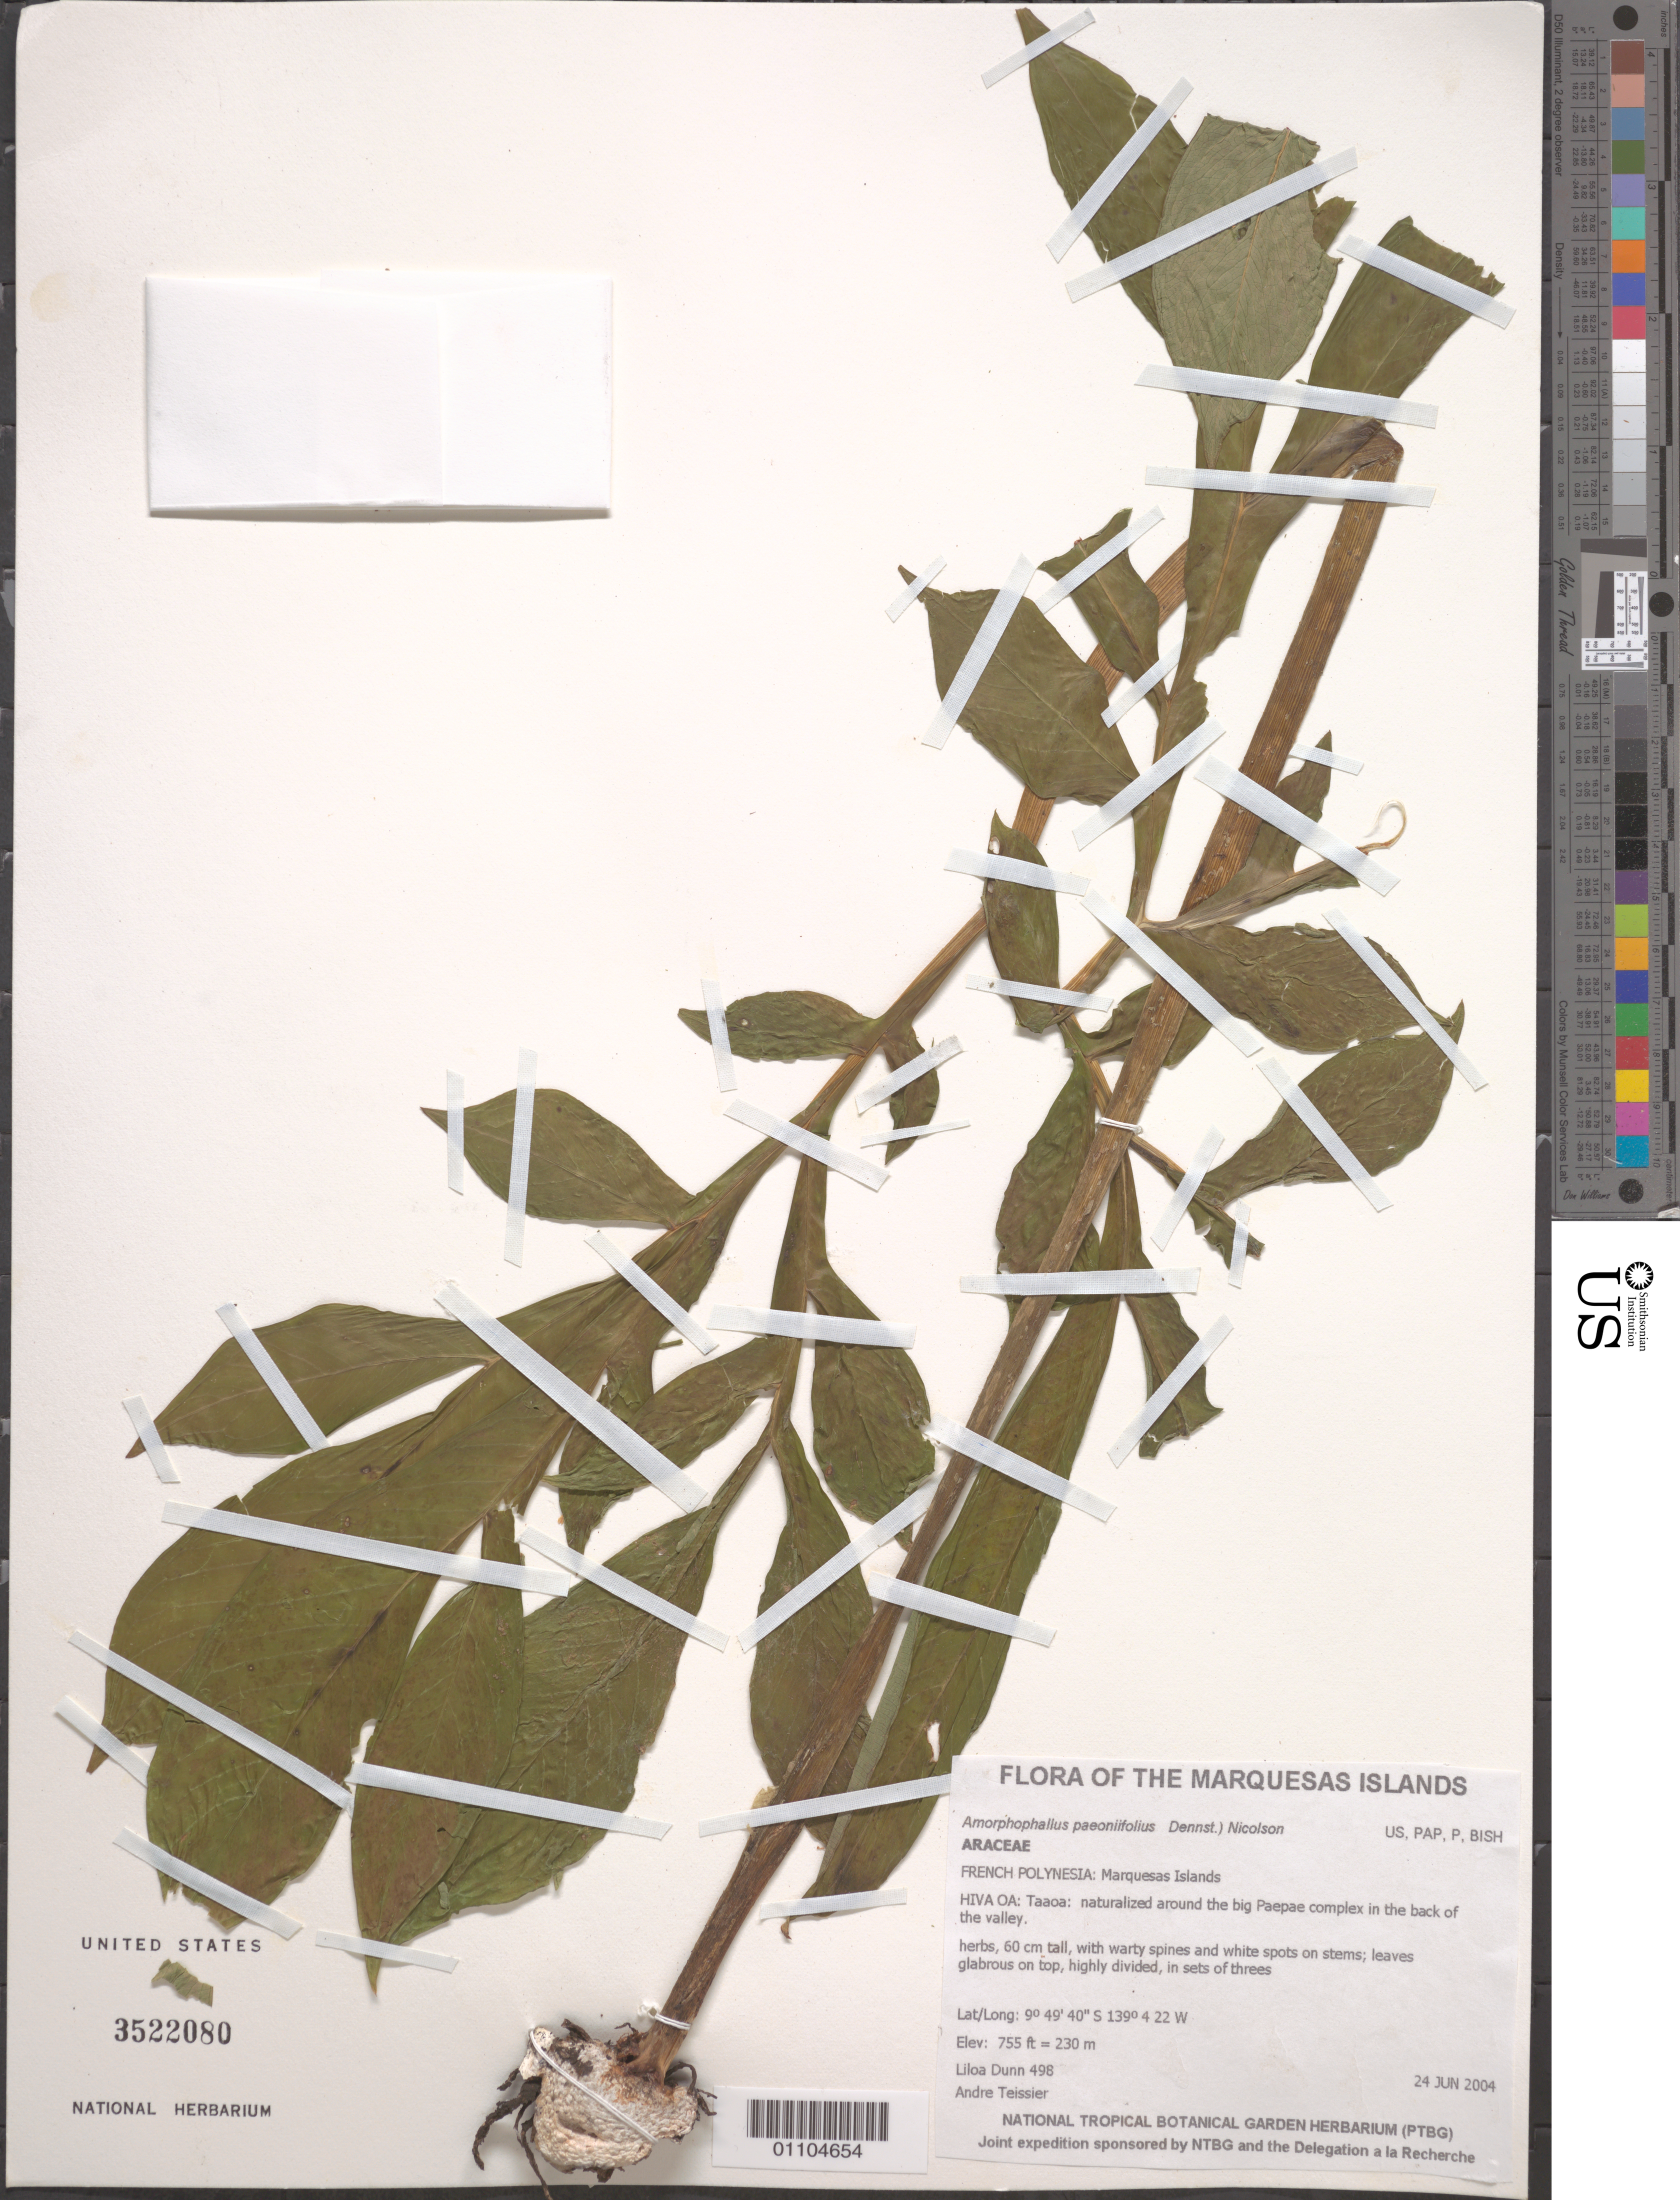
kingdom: Plantae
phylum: Tracheophyta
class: Liliopsida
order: Alismatales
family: Araceae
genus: Amorphophallus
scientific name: Amorphophallus paeoniifolius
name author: (Dennst.) Nicolson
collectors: L. Dunn & A. Teissier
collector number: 498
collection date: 2004-06-24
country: French Polynesia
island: Hiva Oa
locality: Taaoa: naturalized around the big Paepae complex in the back of the valley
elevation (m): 230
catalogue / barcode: US 3522080